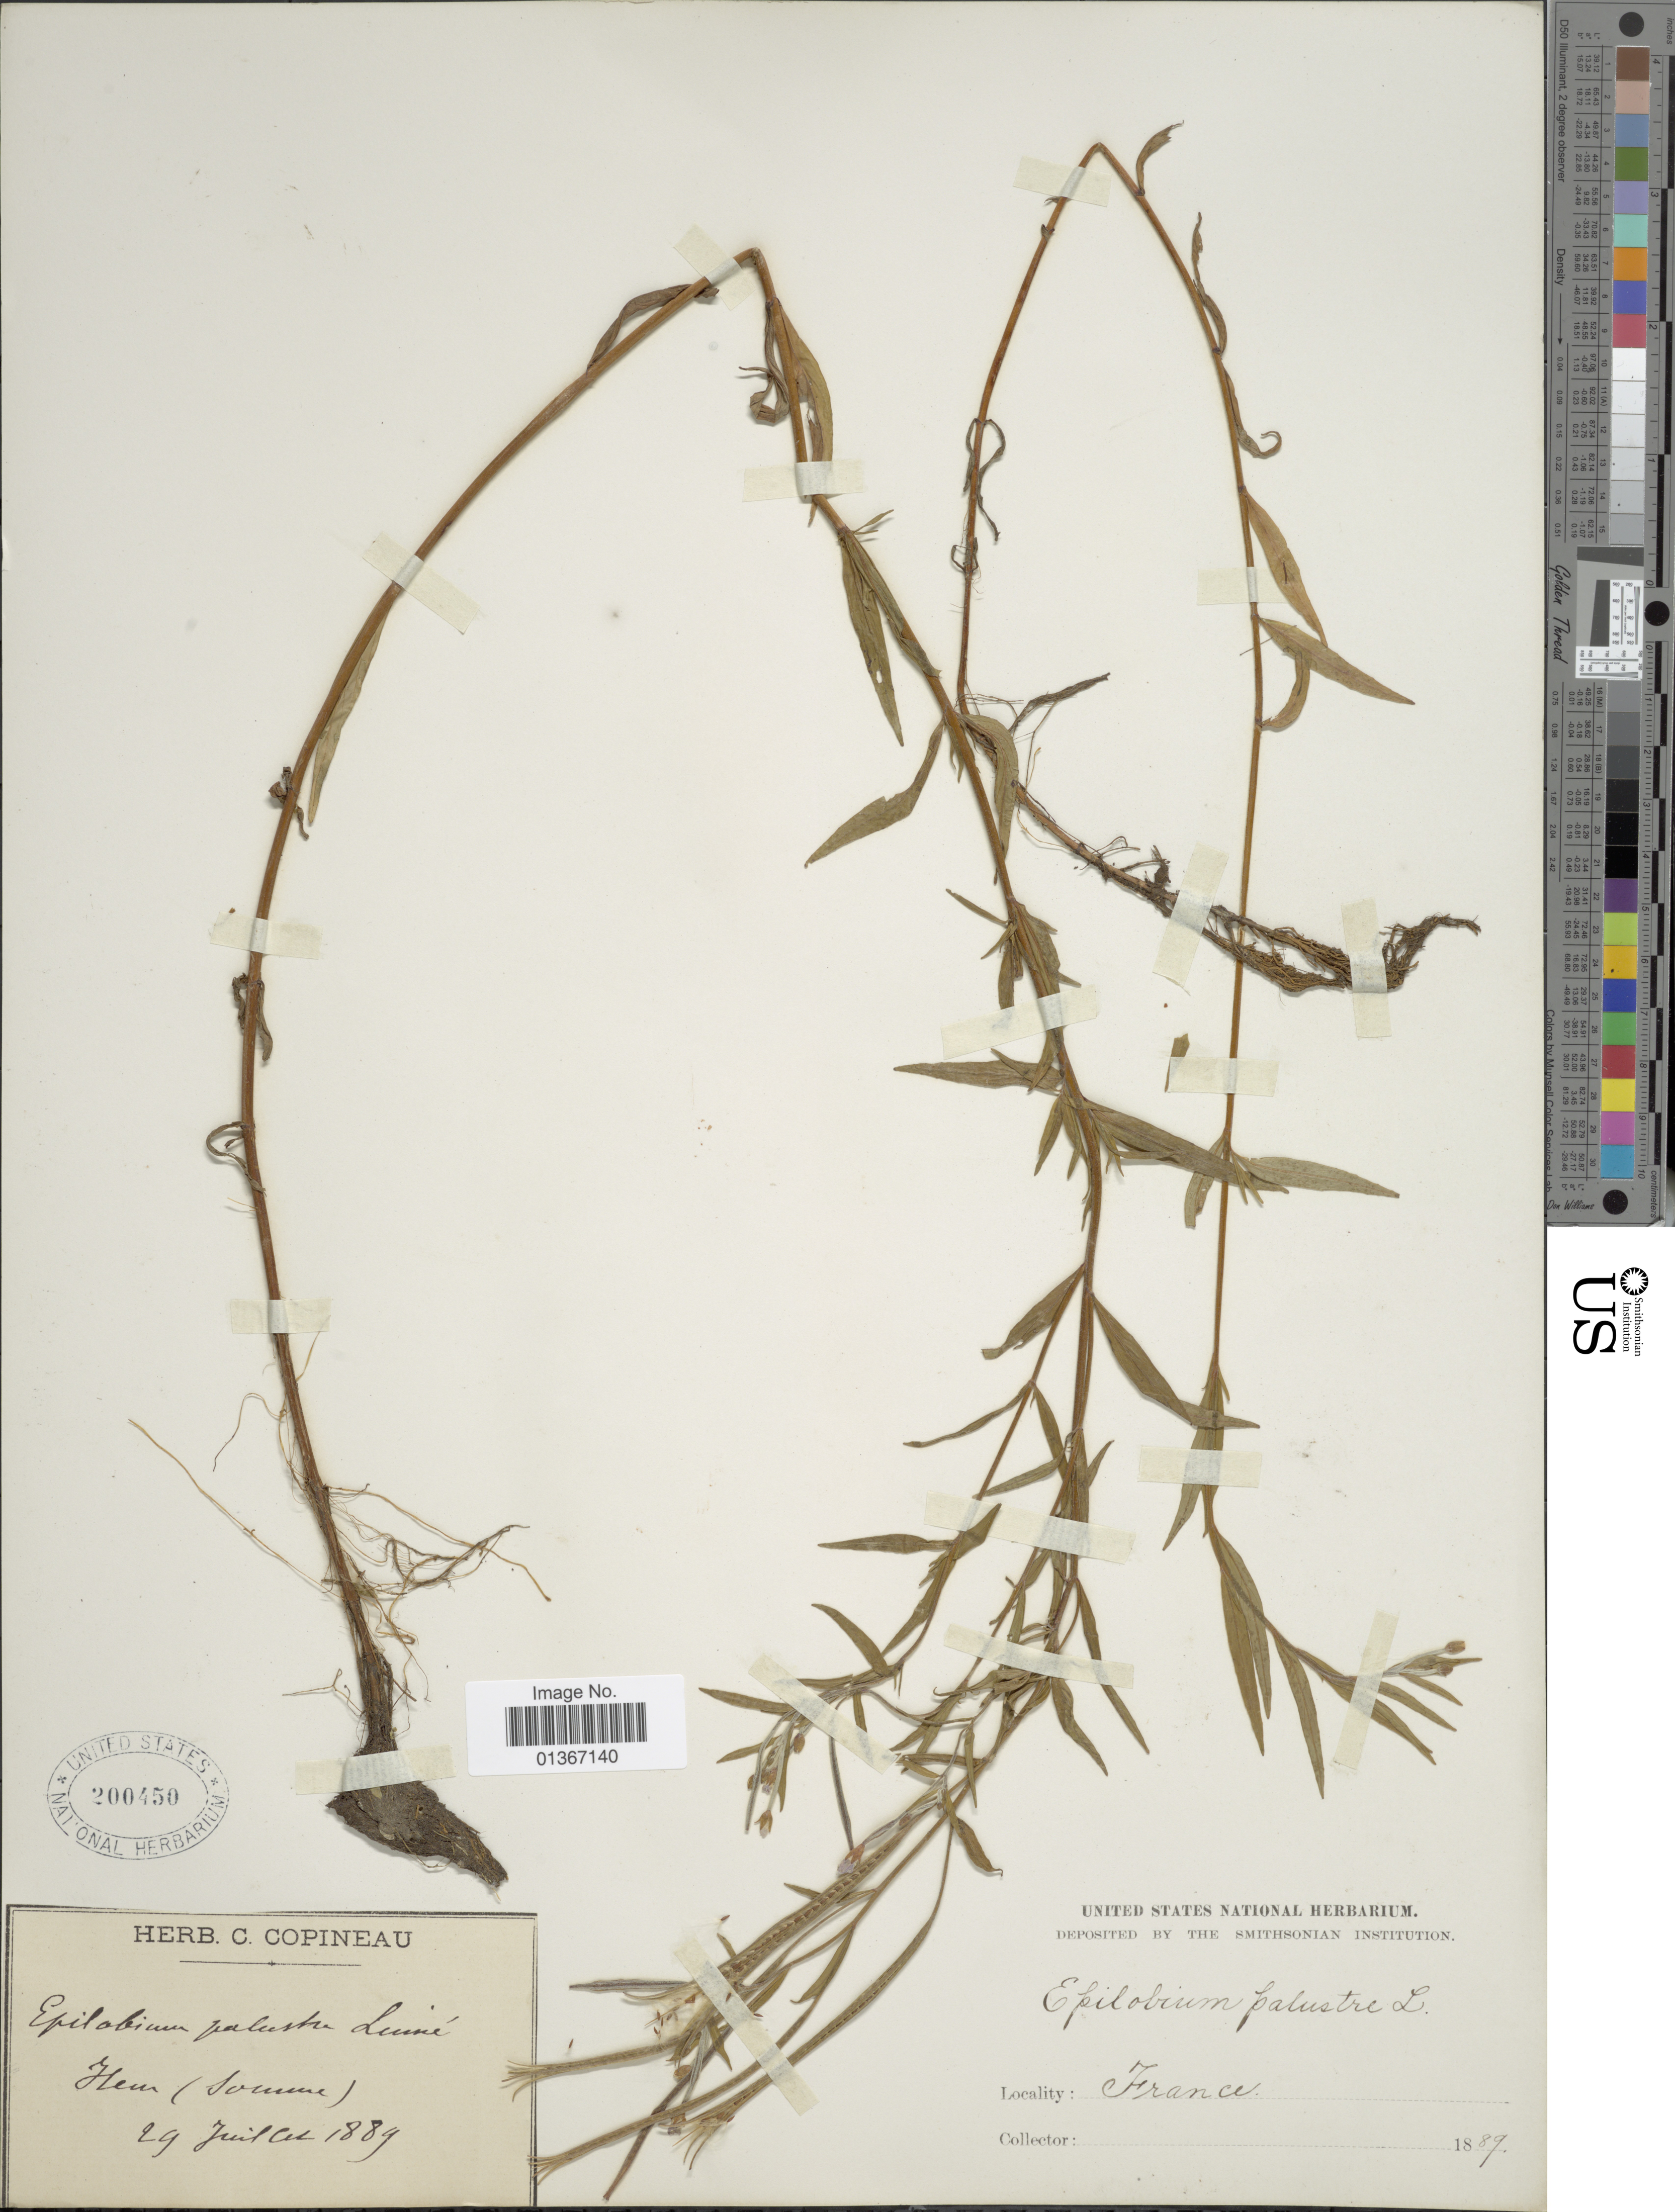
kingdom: Plantae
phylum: Tracheophyta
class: Magnoliopsida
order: Myrtales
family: Onagraceae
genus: Epilobium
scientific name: Epilobium palustre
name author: L.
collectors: ex herb. C. Copineau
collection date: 1889-07-29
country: France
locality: Hem (Somme).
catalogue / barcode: US 200450